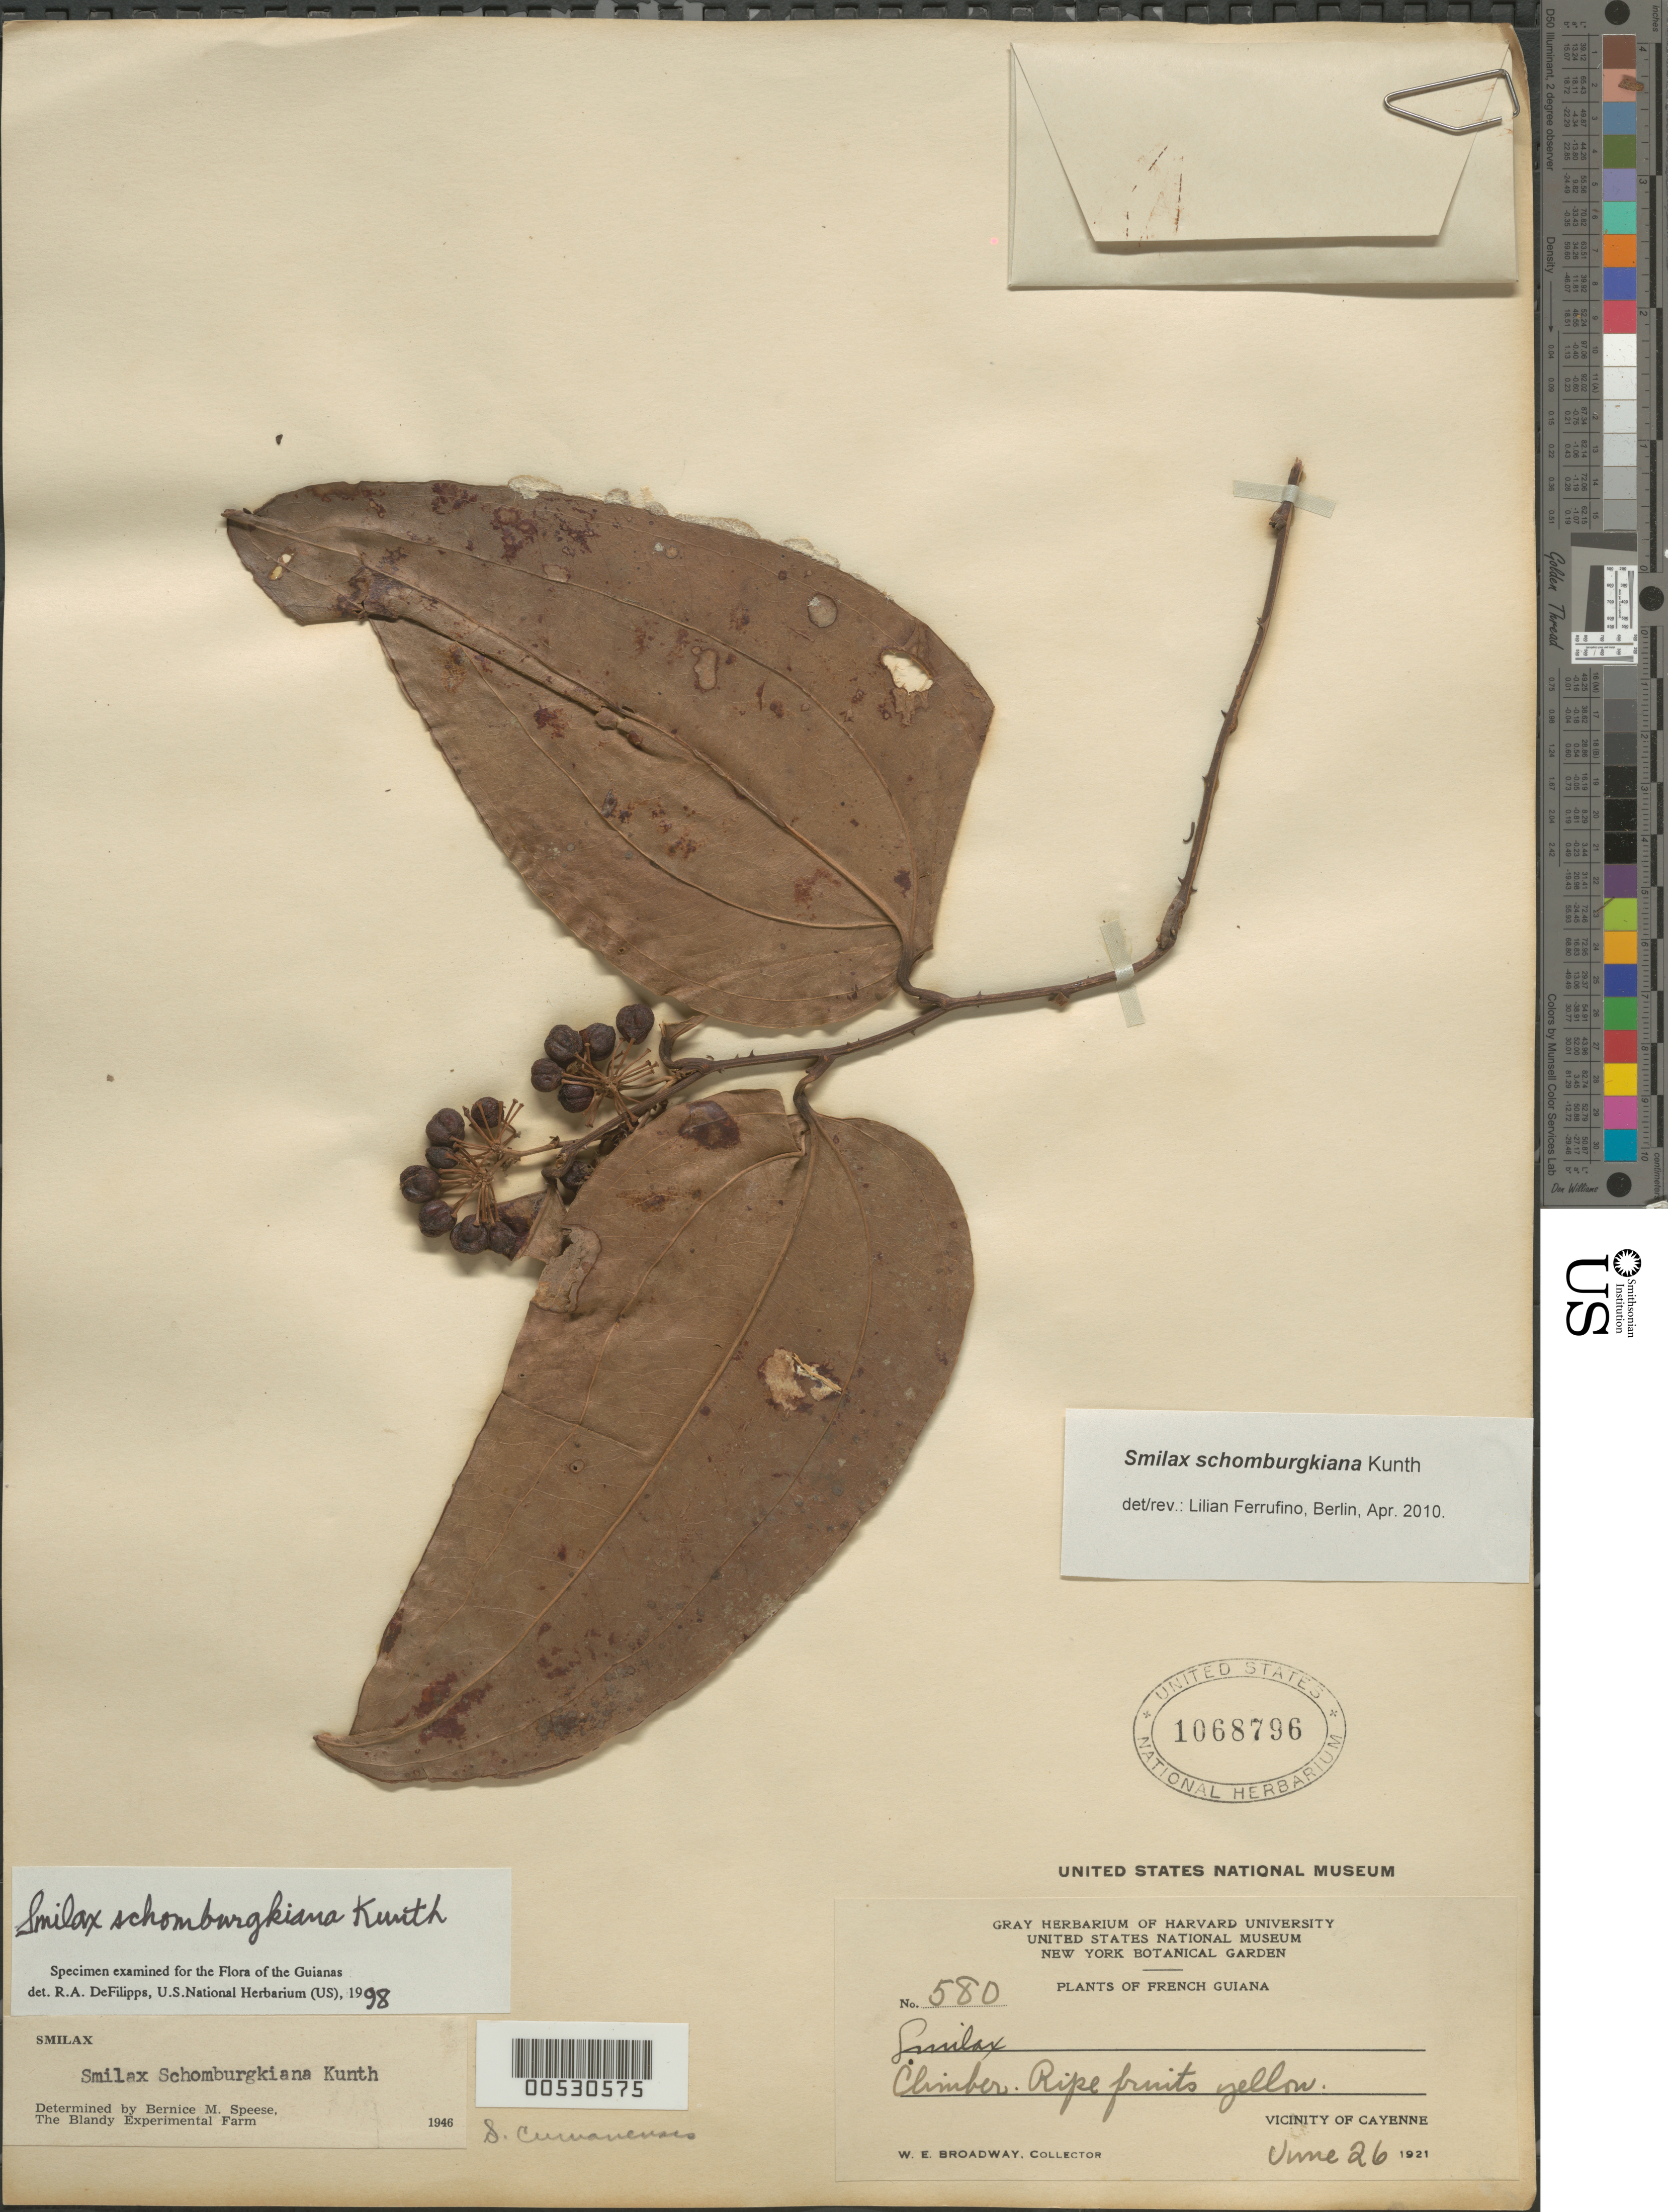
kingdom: Plantae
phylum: Tracheophyta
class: Liliopsida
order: Liliales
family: Smilacaceae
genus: Smilax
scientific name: Smilax schomburgkiana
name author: Kunth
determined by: DeFilipps, R. A.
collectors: W. E. Broadway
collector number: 580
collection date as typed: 26-Jun-21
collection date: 1921-06-26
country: French Guiana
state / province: Cayenne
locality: Cayenne, vic.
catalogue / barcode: US 1068796